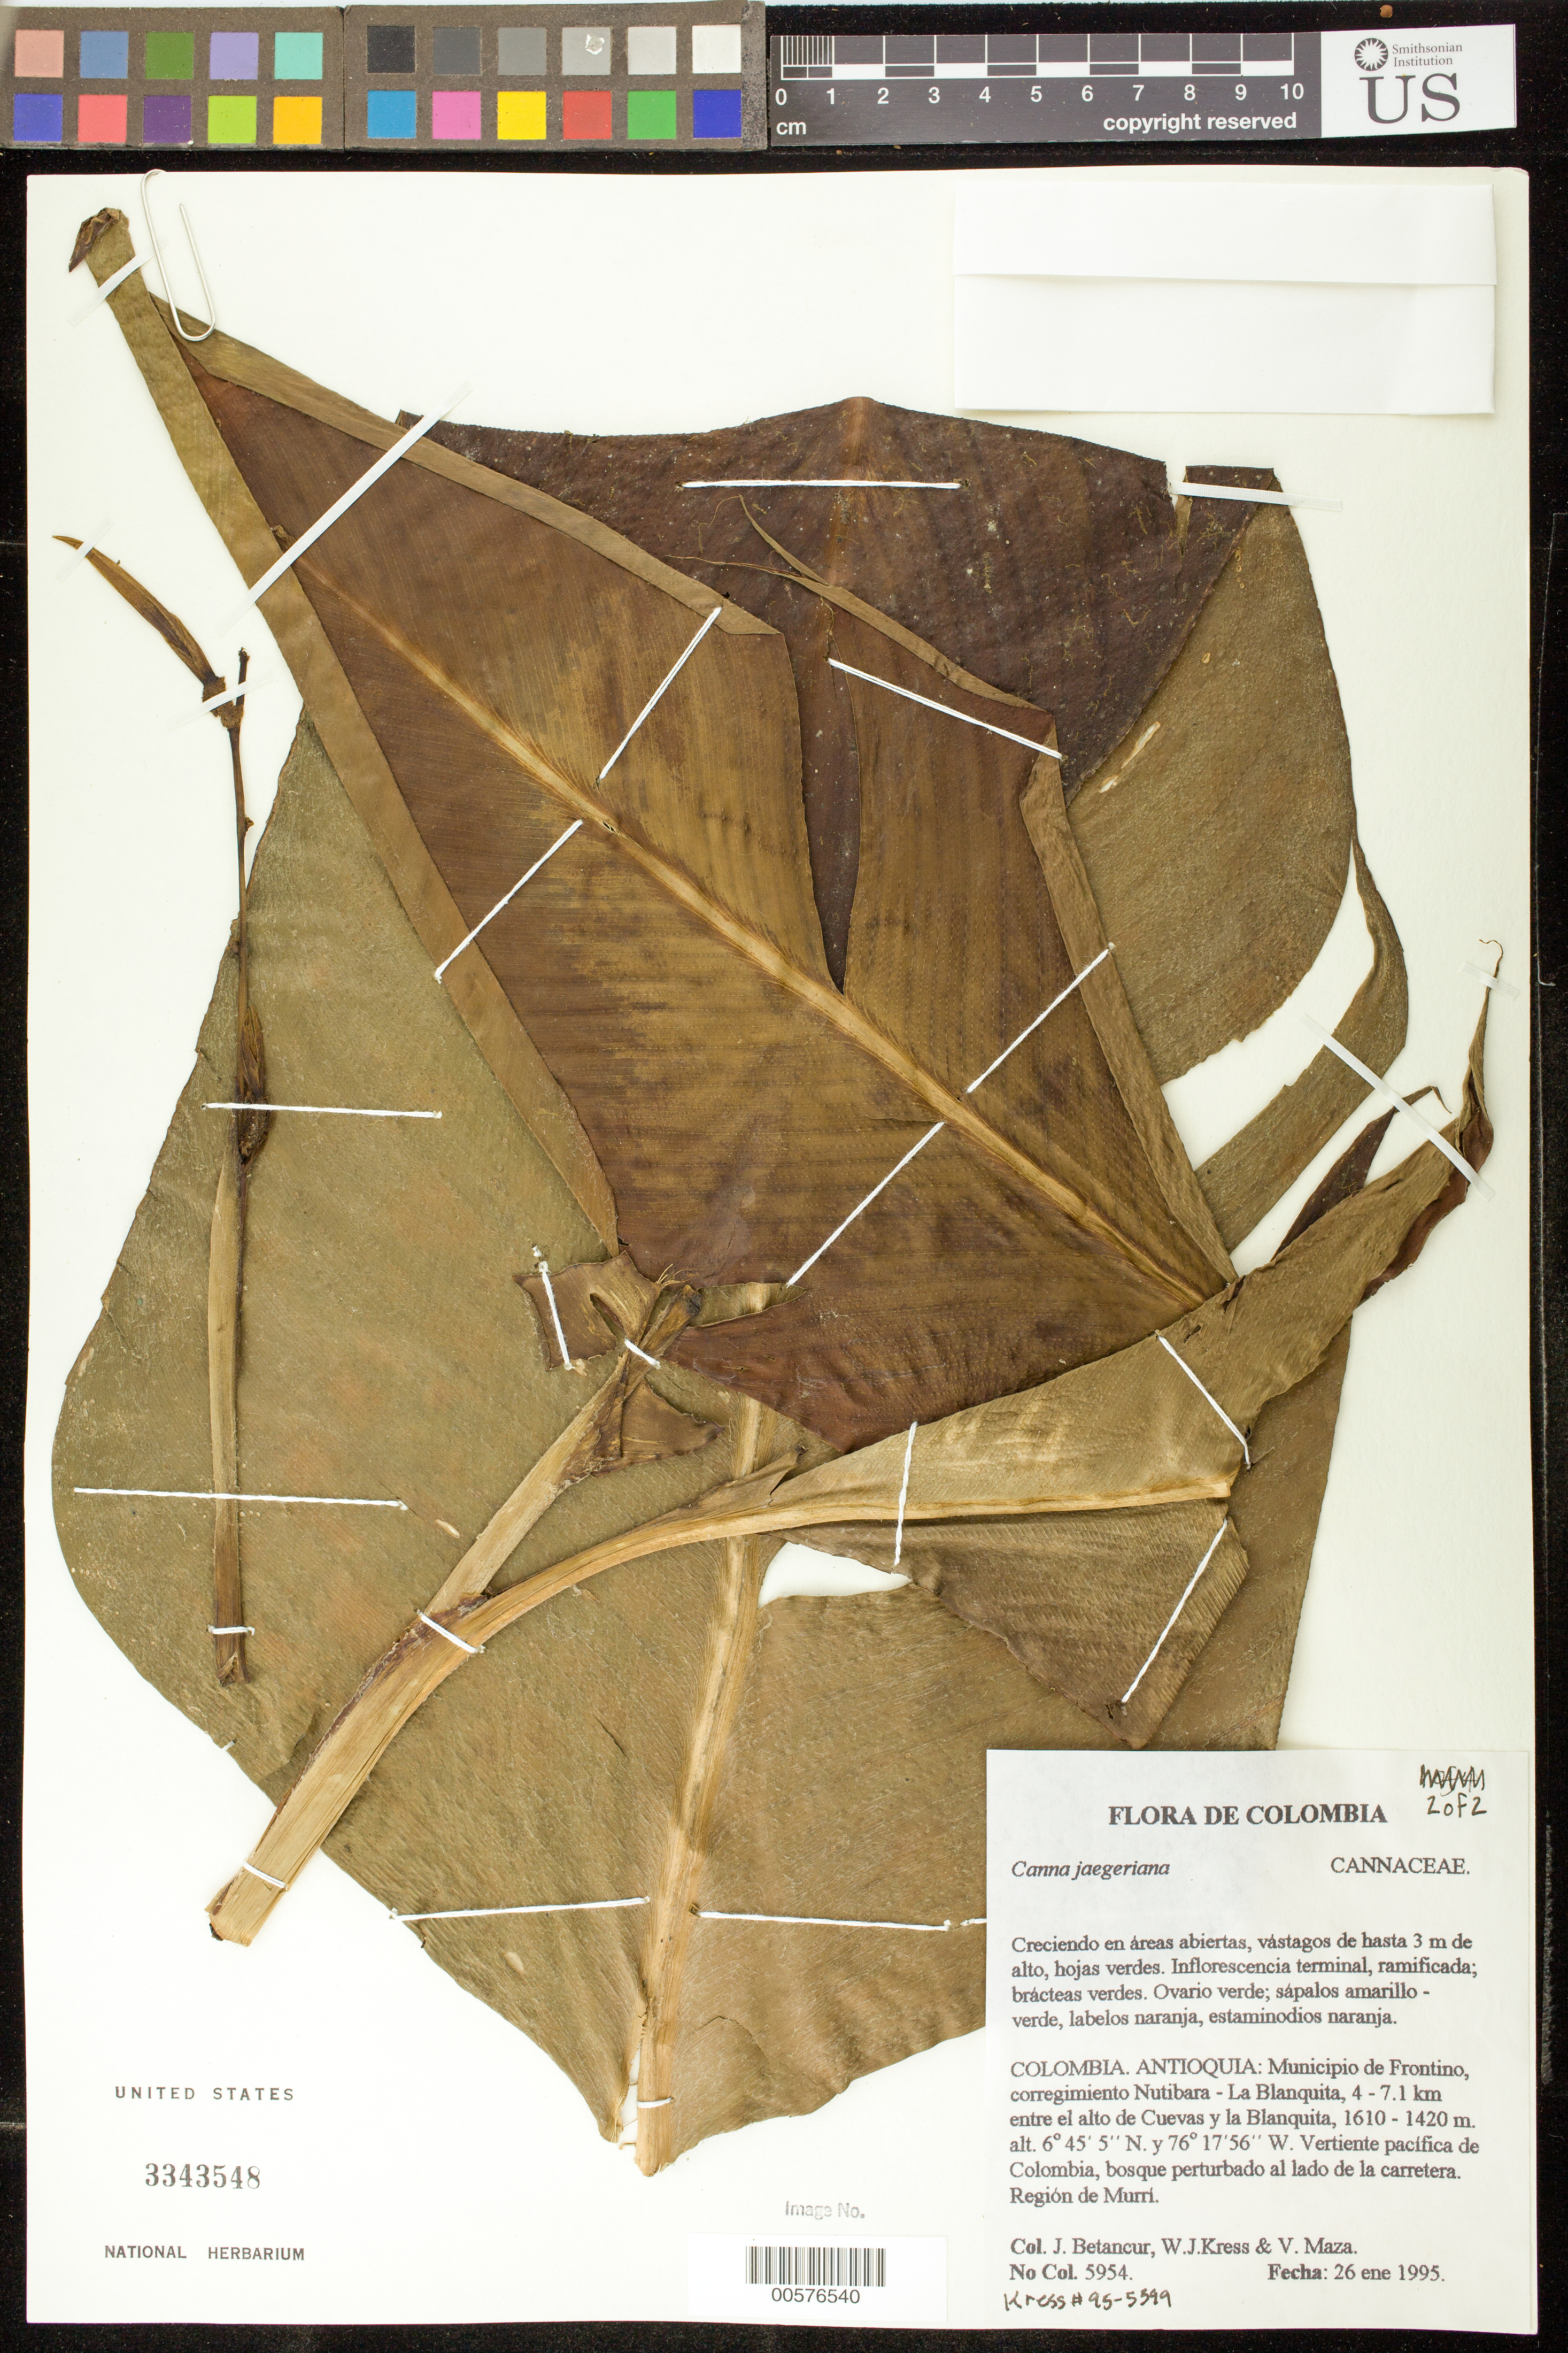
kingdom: Plantae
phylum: Tracheophyta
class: Liliopsida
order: Zingiberales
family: Cannaceae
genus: Canna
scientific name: Canna jaegeriana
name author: Urb.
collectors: J. C. Betancur, W. J. Kress & V. Maza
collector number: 5954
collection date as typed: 26 Jan 1995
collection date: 1995-01-26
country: Colombia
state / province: Antioquia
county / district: Frontino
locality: Road between Nutibara and La Blanquita, 17 km from Nutibara.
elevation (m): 1615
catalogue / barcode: US 3343548